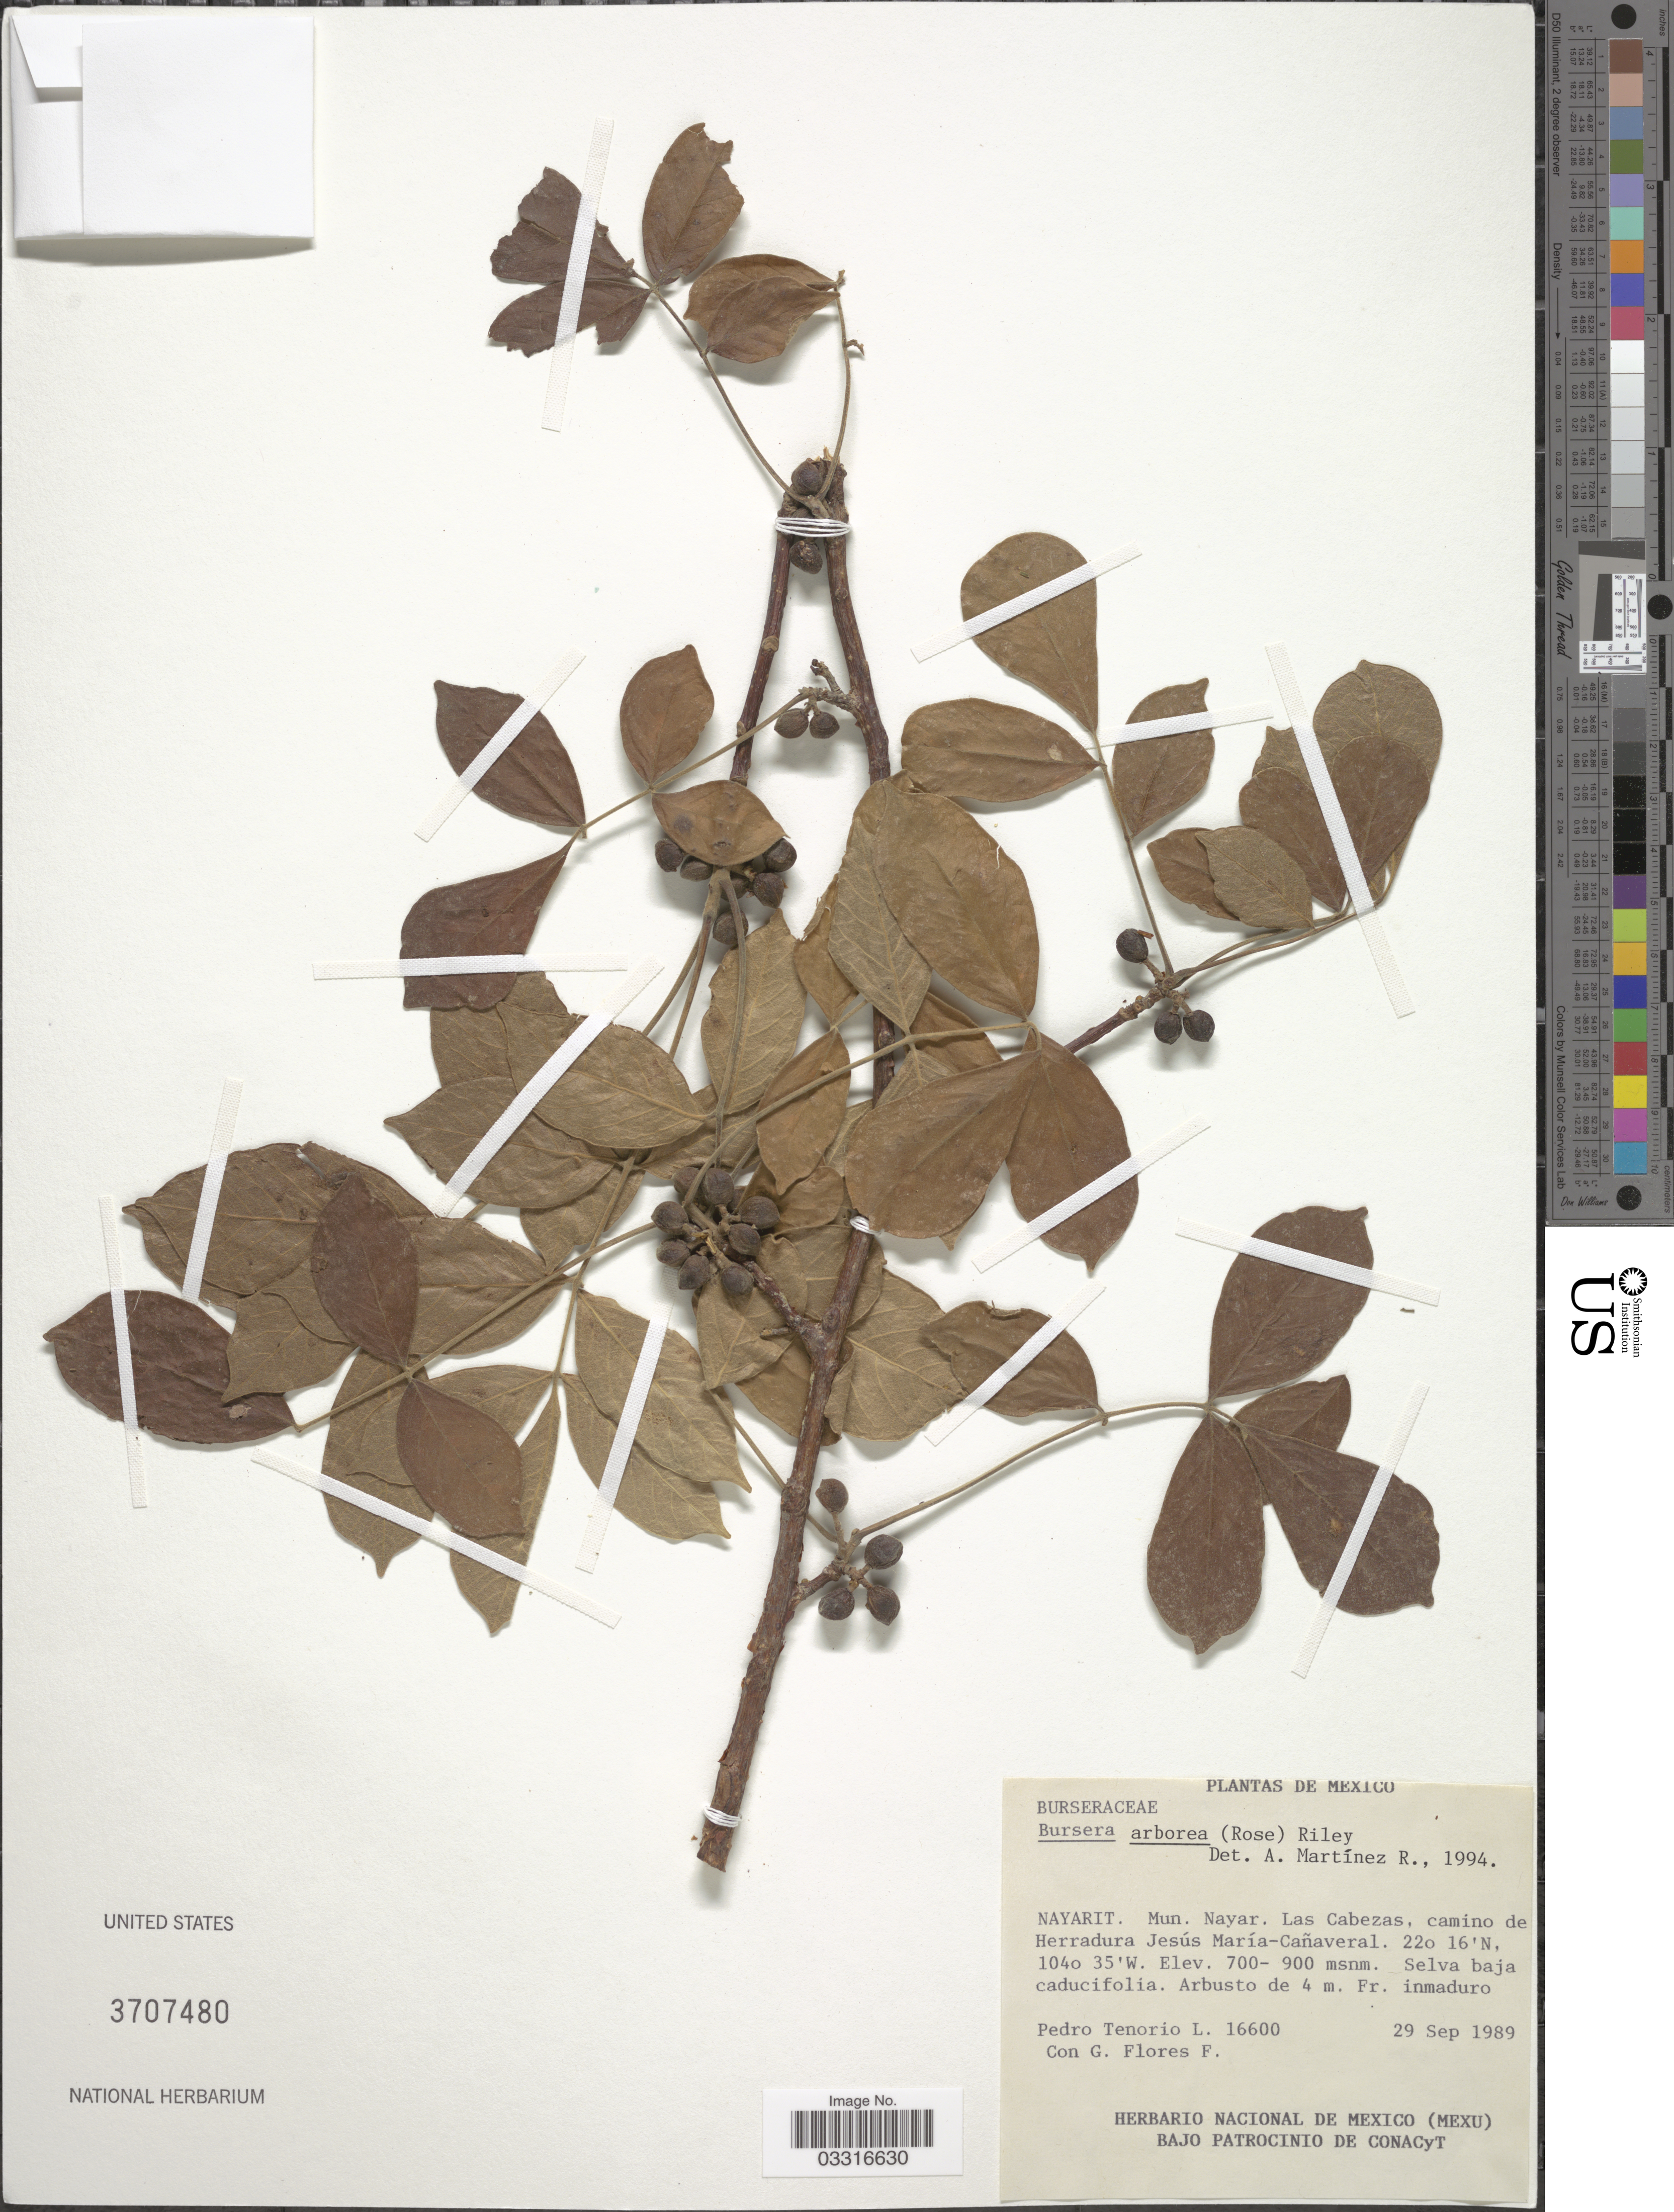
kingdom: Plantae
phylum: Tracheophyta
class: Magnoliopsida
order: Sapindales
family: Burseraceae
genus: Bursera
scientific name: Bursera simaruba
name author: (L.) Sarg.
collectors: P. Tenorio L. & G. Flores F.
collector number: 16600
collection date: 1989-09-29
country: Mexico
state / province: Nayarit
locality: Mun. Nayar. Las Cabezeas, camino de Herradura Jesús María-Cañaveral.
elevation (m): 700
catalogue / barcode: US 3707480